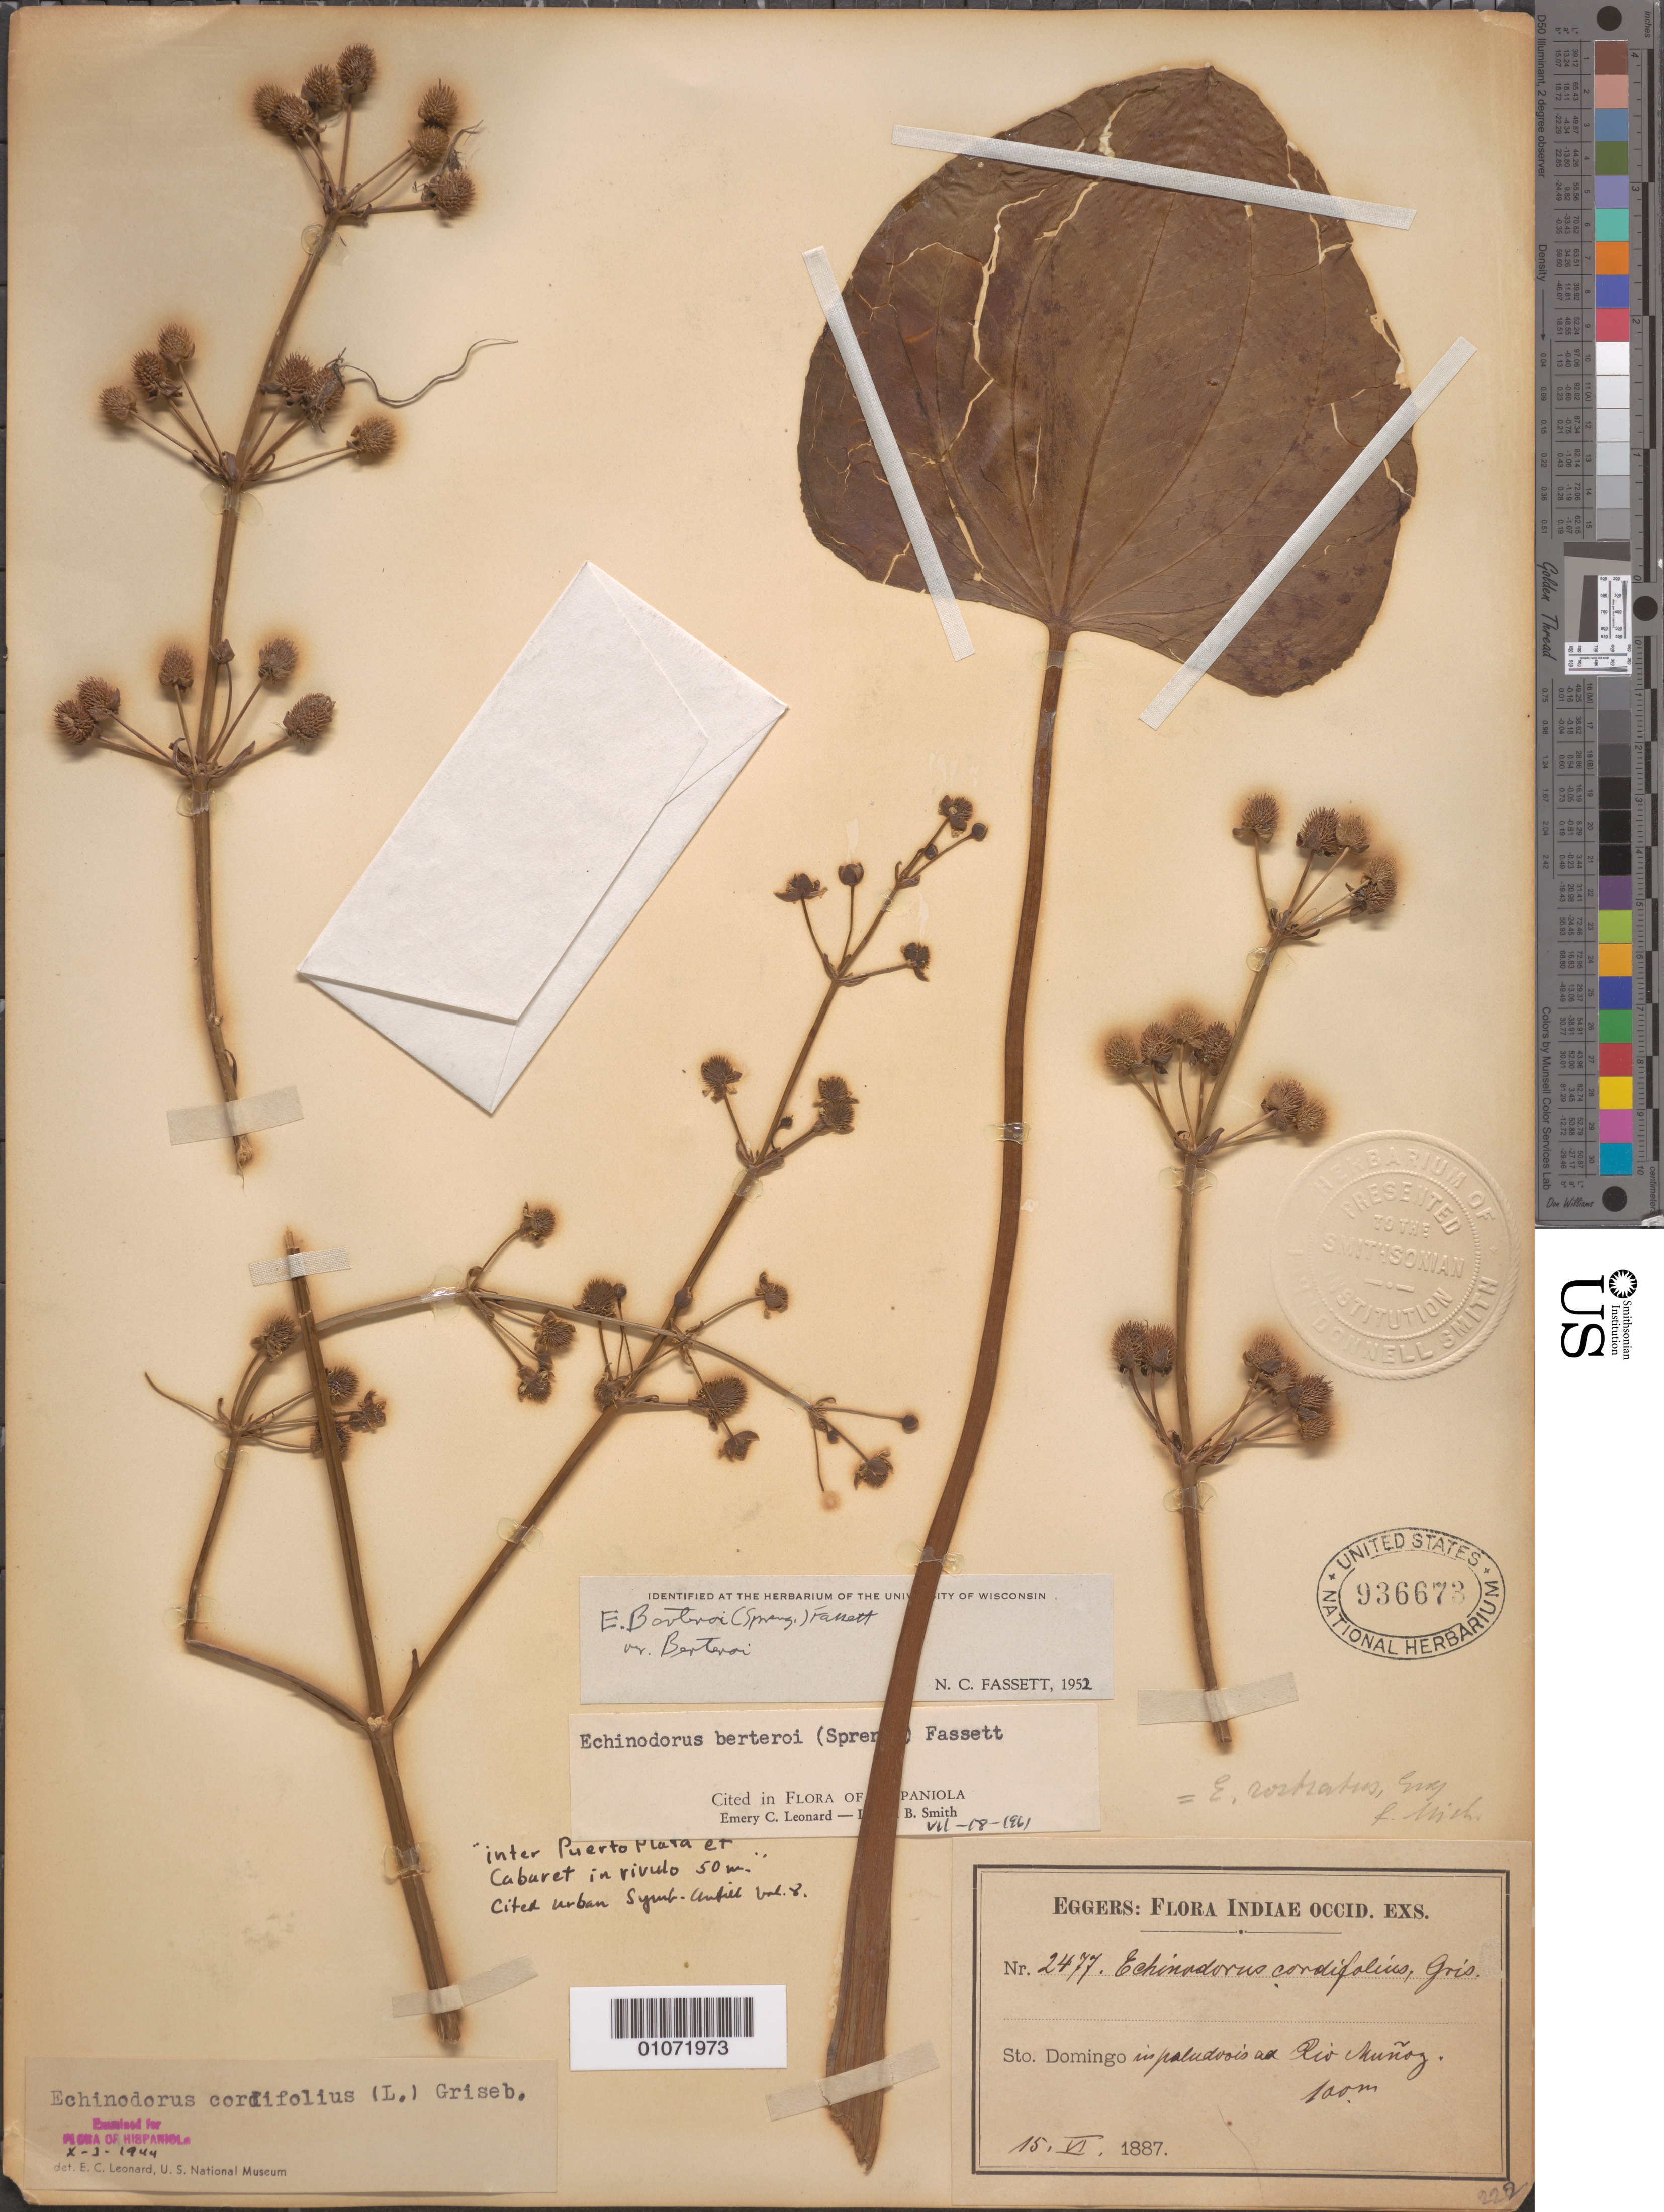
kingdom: Plantae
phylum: Tracheophyta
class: Liliopsida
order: Alismatales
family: Alismataceae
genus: Echinodorus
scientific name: Echinodorus berteroi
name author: (Spreng.) Fassett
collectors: H. F. A. von Eggers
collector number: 2477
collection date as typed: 15 Jun 1887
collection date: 1887-06-15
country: Dominican Republic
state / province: Santo Domingo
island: Hispaniola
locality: Infaludois a Rio Munoz.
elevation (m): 100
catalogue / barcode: US 936673